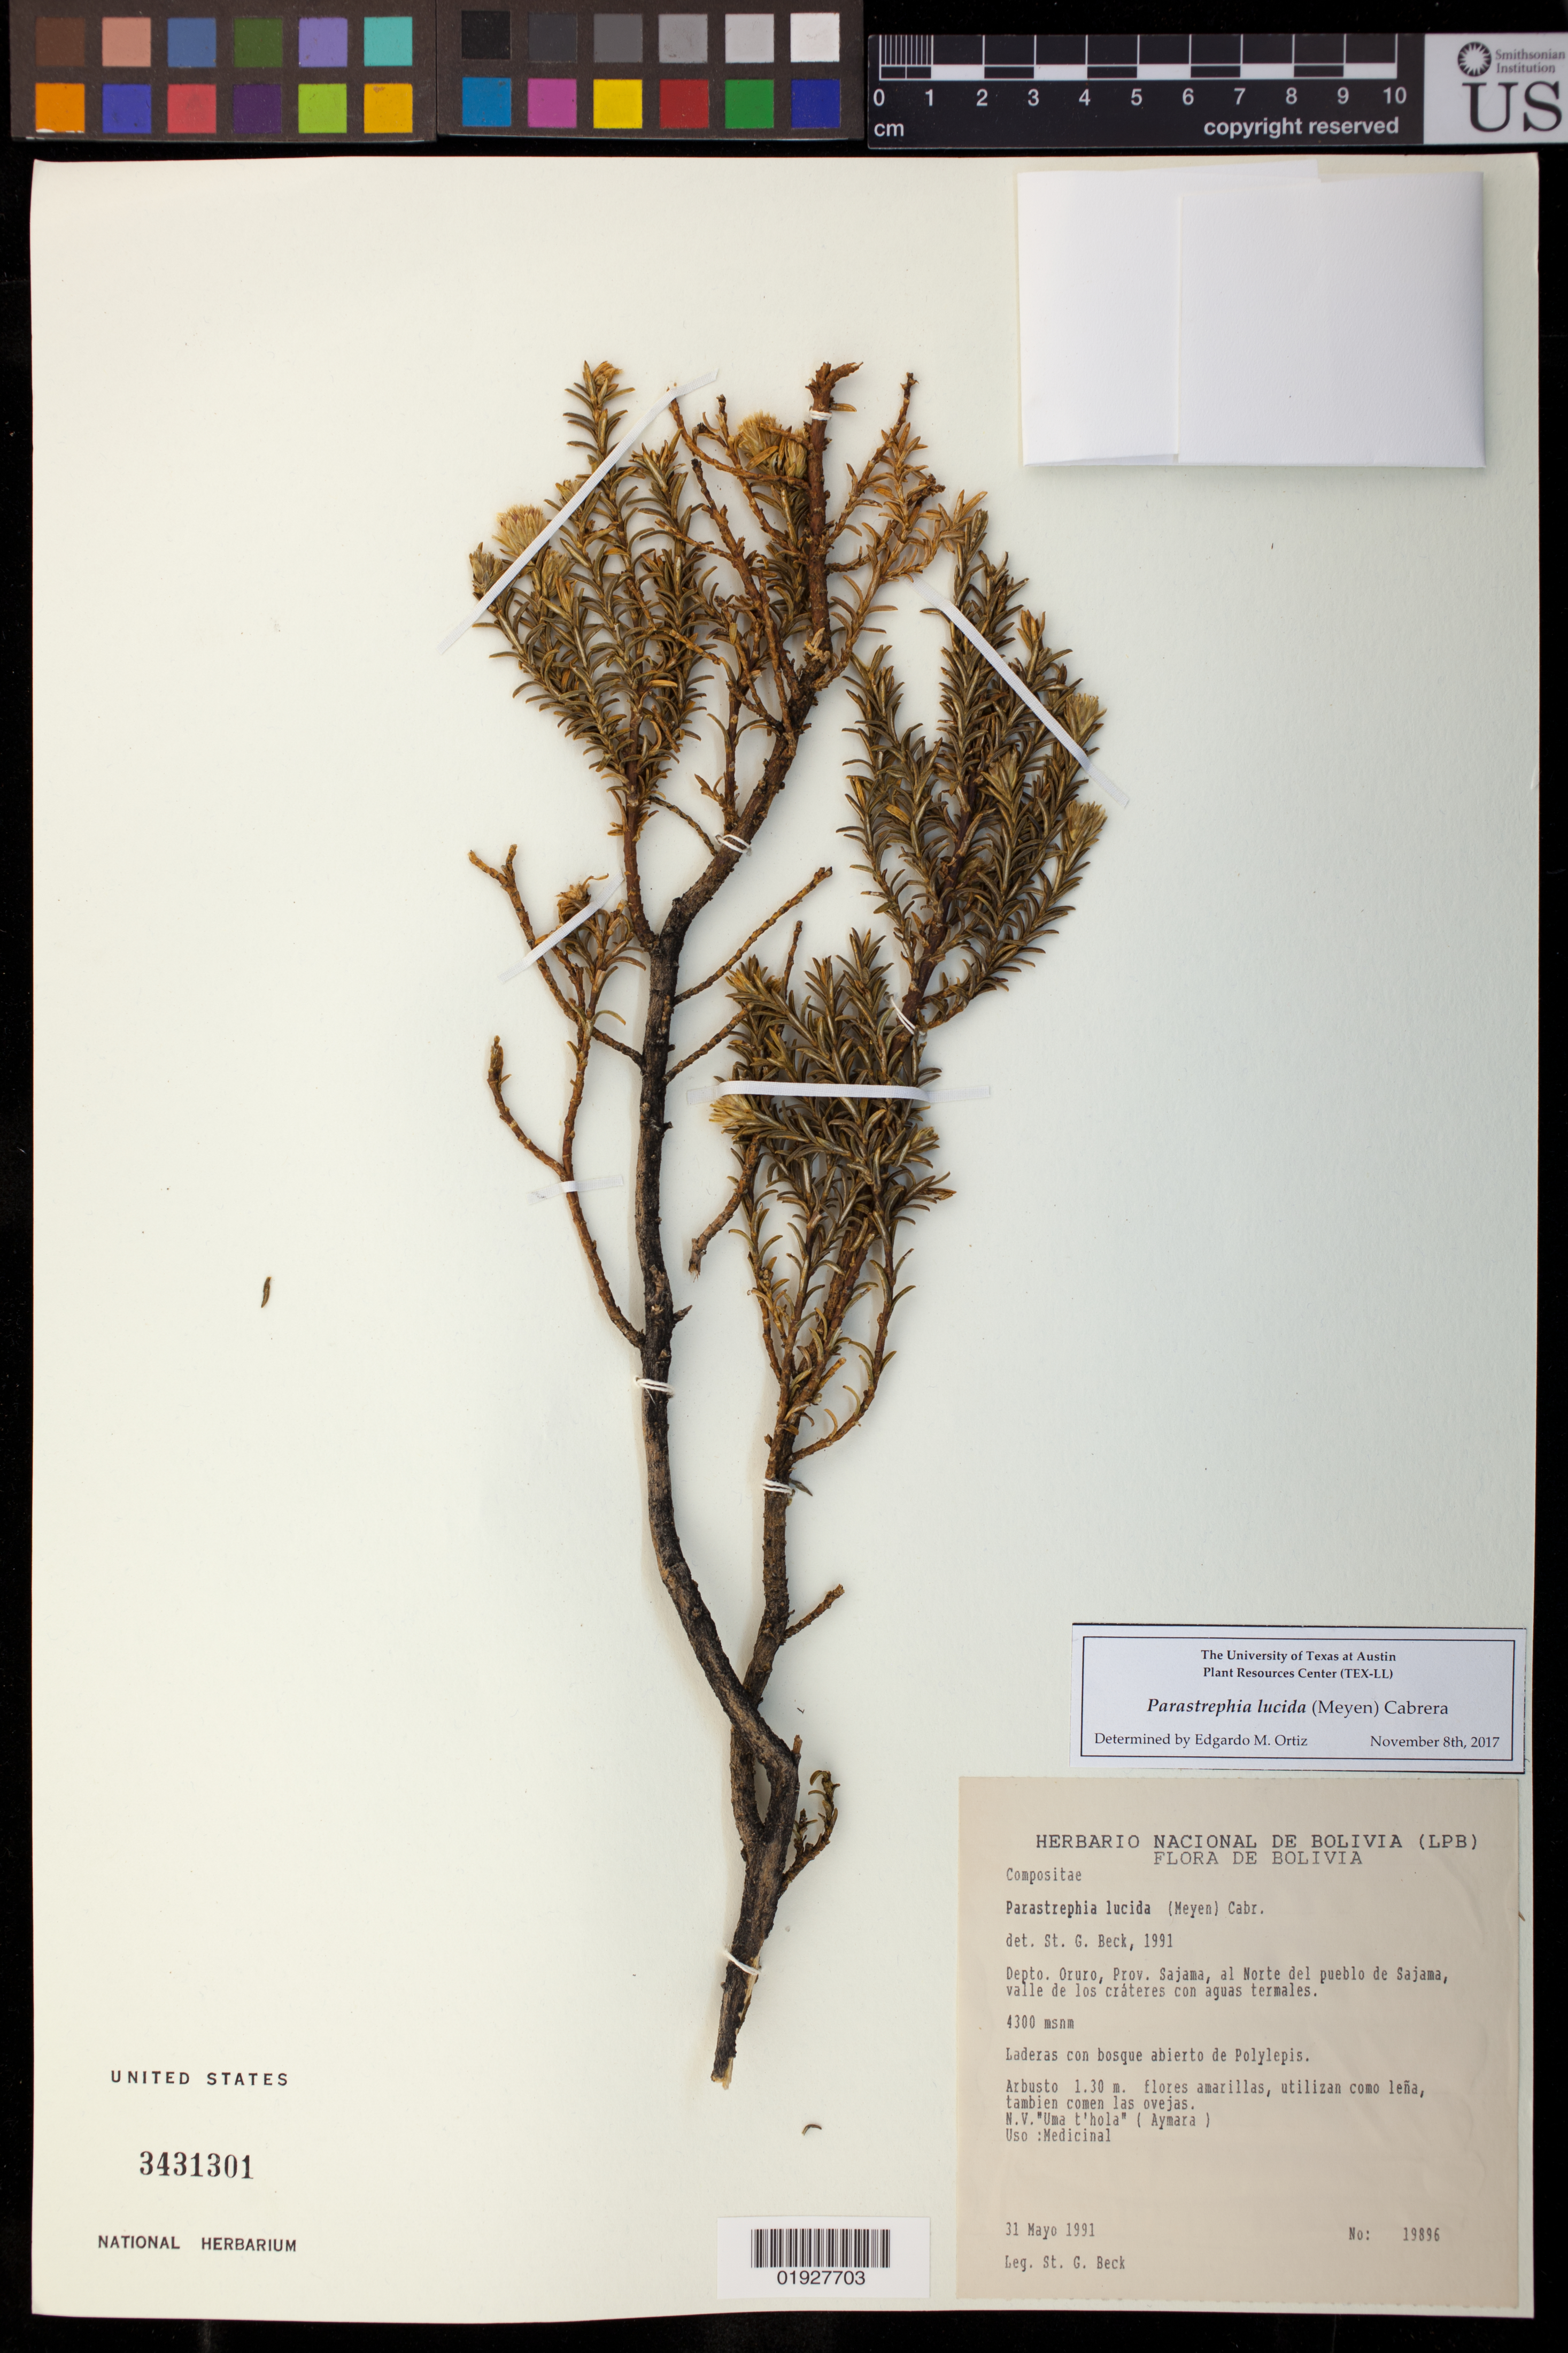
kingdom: Plantae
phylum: Tracheophyta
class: Magnoliopsida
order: Asterales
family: Asteraceae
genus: Parastrephia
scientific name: Parastrephia lucida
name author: (Meyen) Cabrera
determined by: Ortiz, E. M.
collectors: S. G. Beck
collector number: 19896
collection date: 1991-05-31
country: Bolivia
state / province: Oruro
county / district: Sajama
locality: Al Norte del pueblo de Sajama, valle de los crateres con aquas termales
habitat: Laderas con bosque abierto de Polylepis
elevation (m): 3400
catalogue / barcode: US 3431301